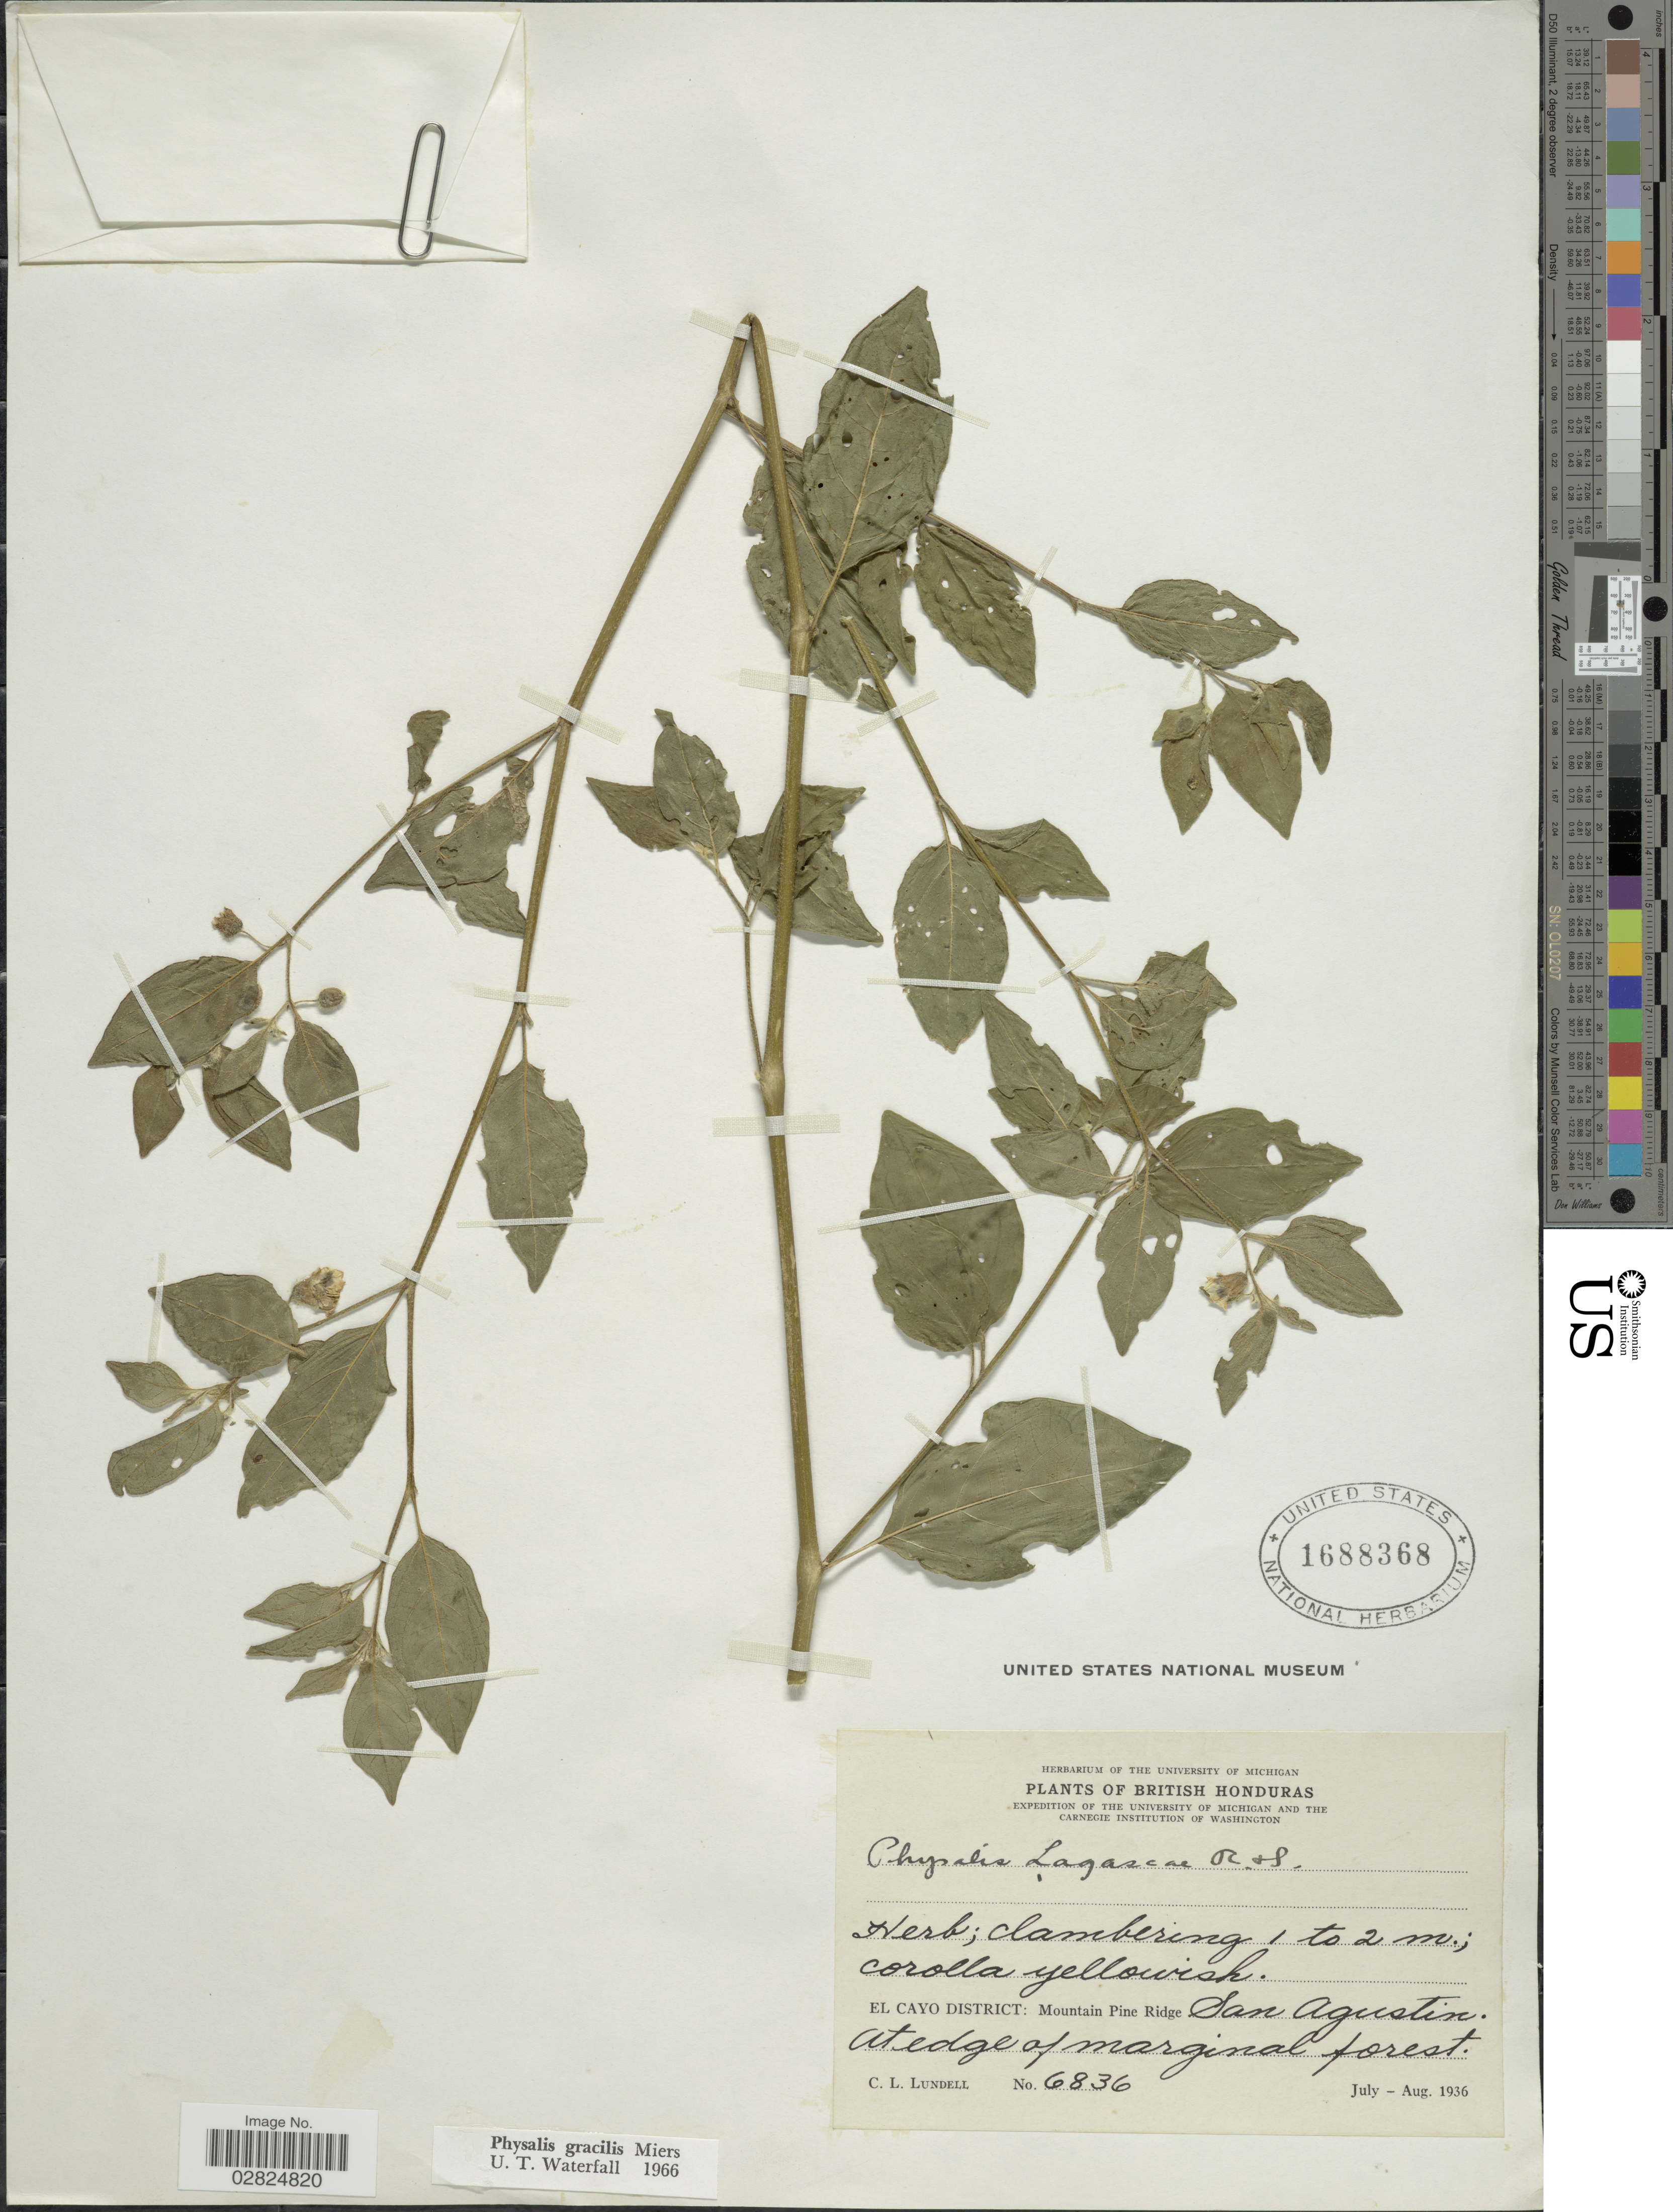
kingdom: Plantae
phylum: Tracheophyta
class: Magnoliopsida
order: Solanales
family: Solanaceae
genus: Physalis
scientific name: Physalis gracilis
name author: Miers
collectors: C. L. Lundell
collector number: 6836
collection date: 1936-07/1936-08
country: Belize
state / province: Cayo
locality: British Honduras. El Cayo District; Mountain Pine Ridge San Agustin. At edge of marginal forest.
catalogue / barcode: US 1688368